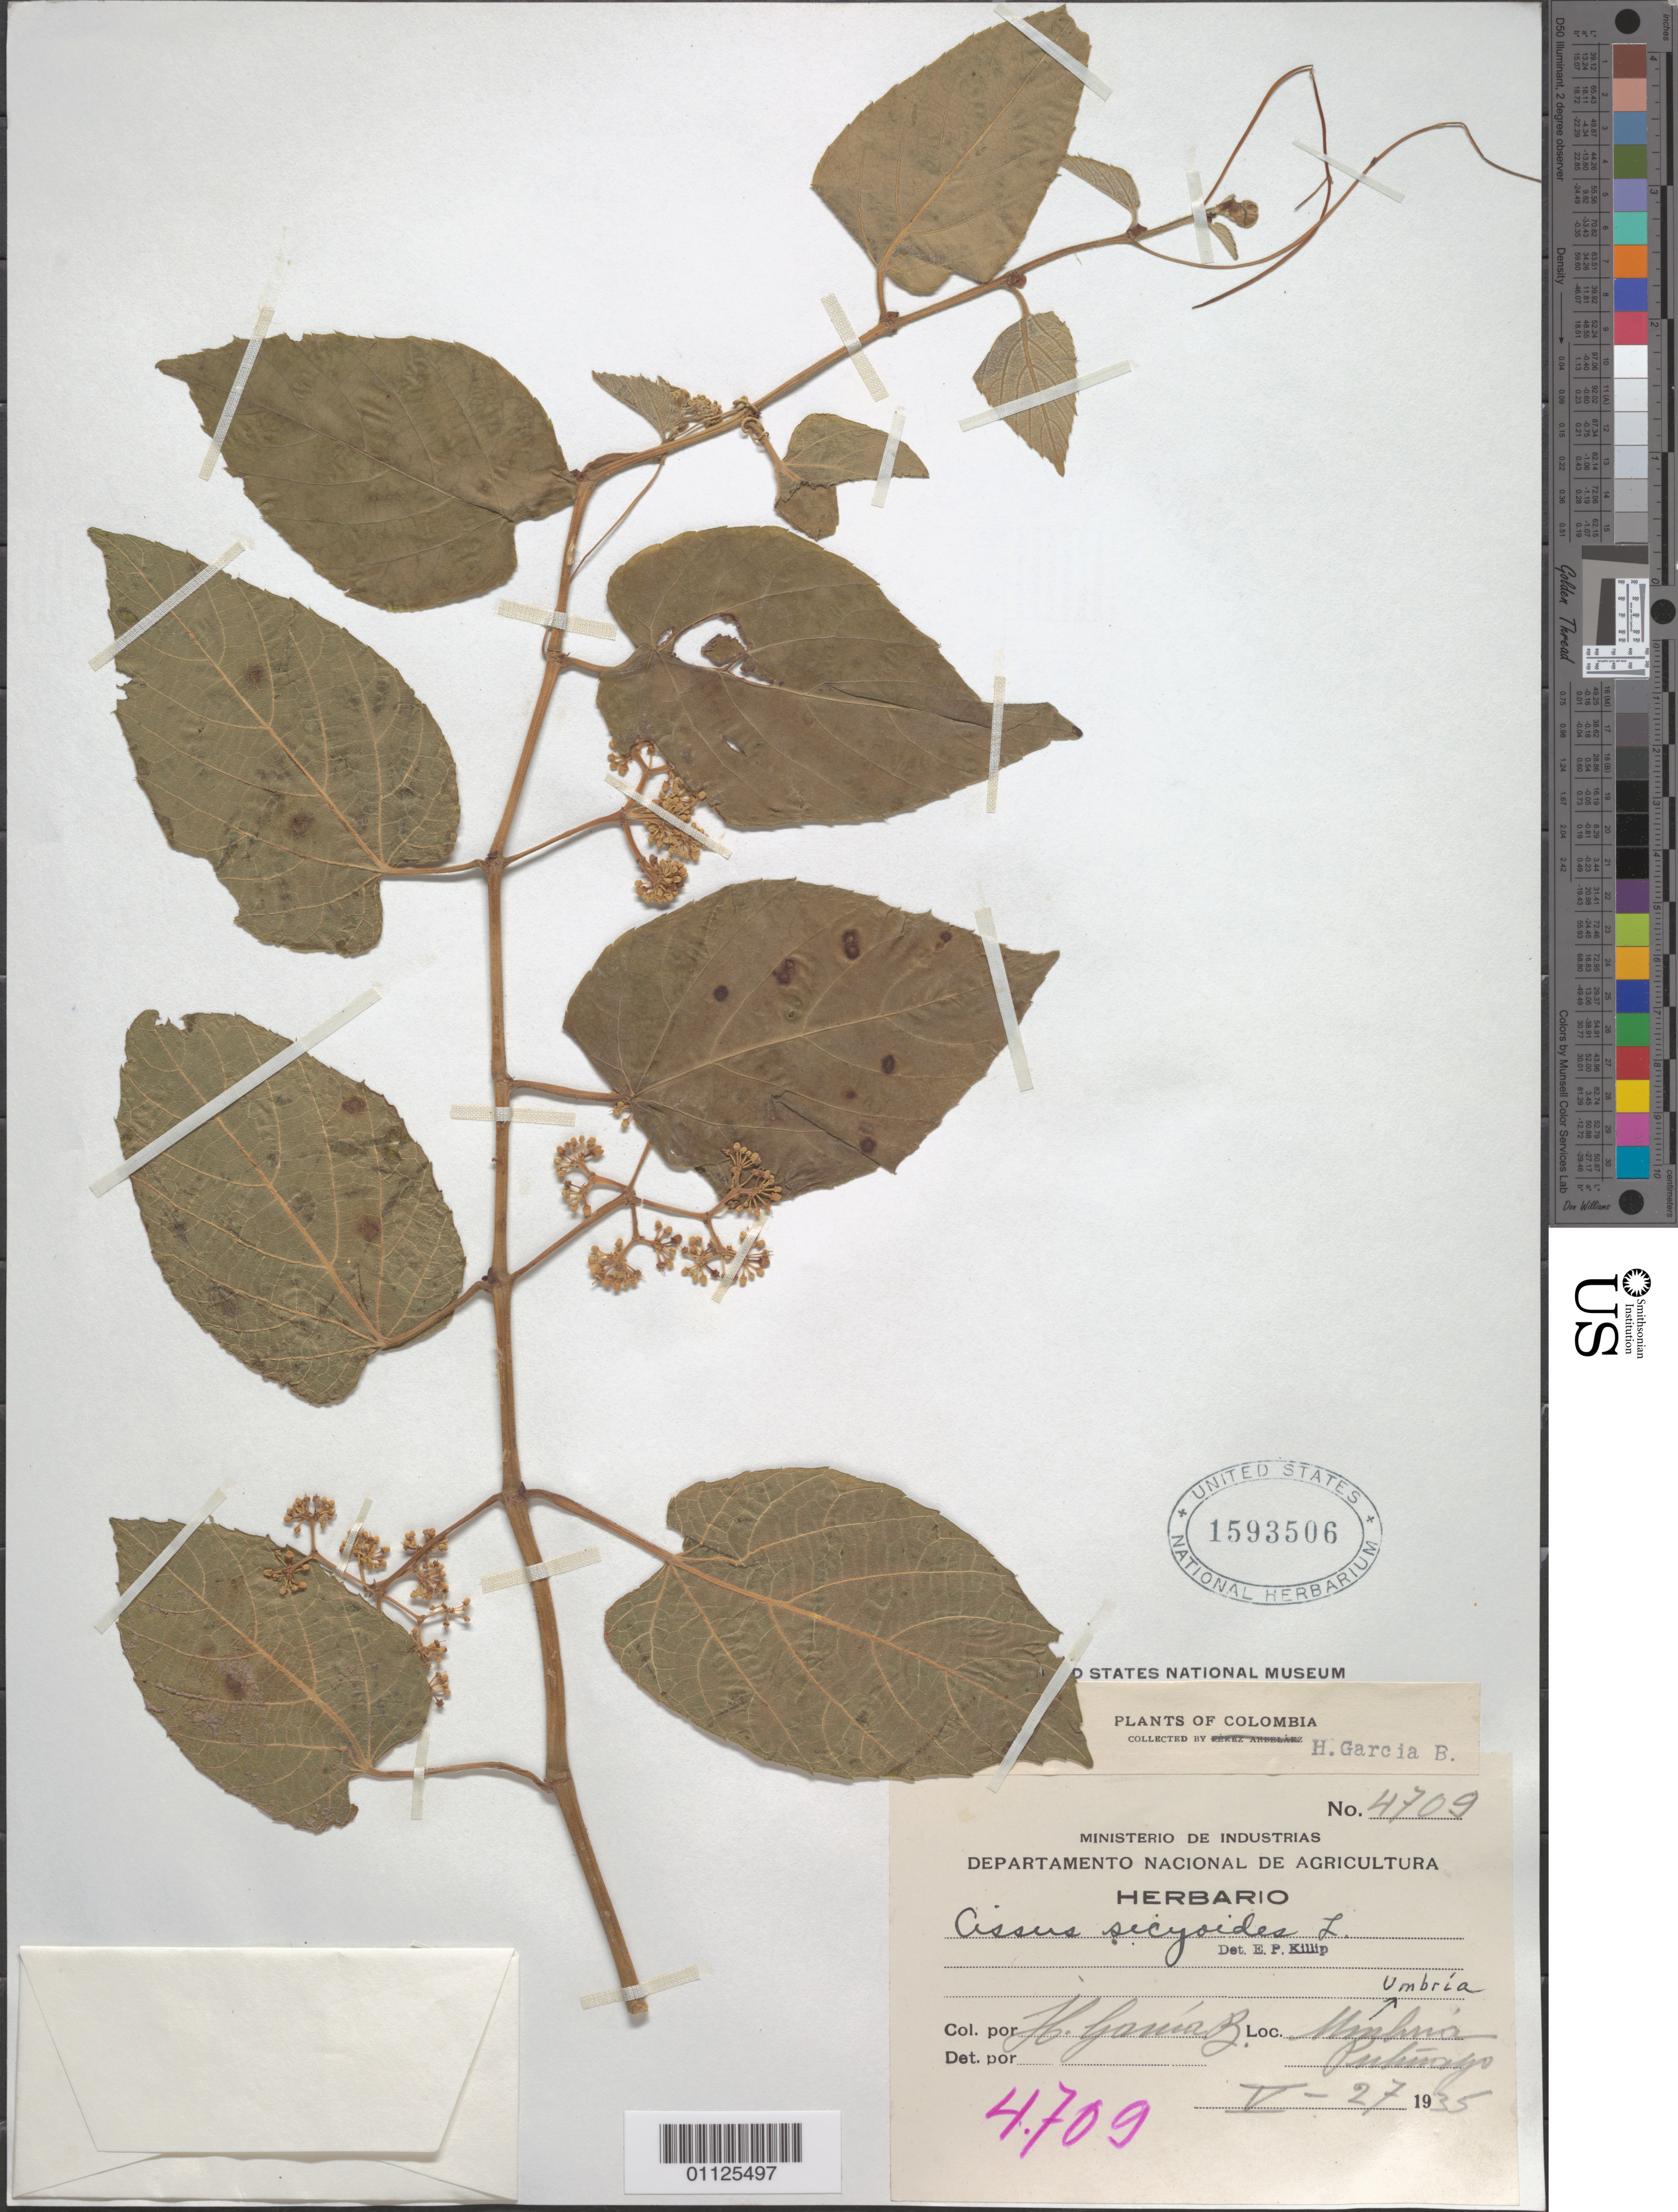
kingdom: Plantae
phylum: Tracheophyta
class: Magnoliopsida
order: Vitales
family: Vitaceae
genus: Cissus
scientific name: Cissus verticillata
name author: (L.) Nicolson & C.E. Jarvis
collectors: H. García Barriga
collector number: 4709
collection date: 1935-05-27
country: Colombia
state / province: Putumayo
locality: Umbria.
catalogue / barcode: US 1593506